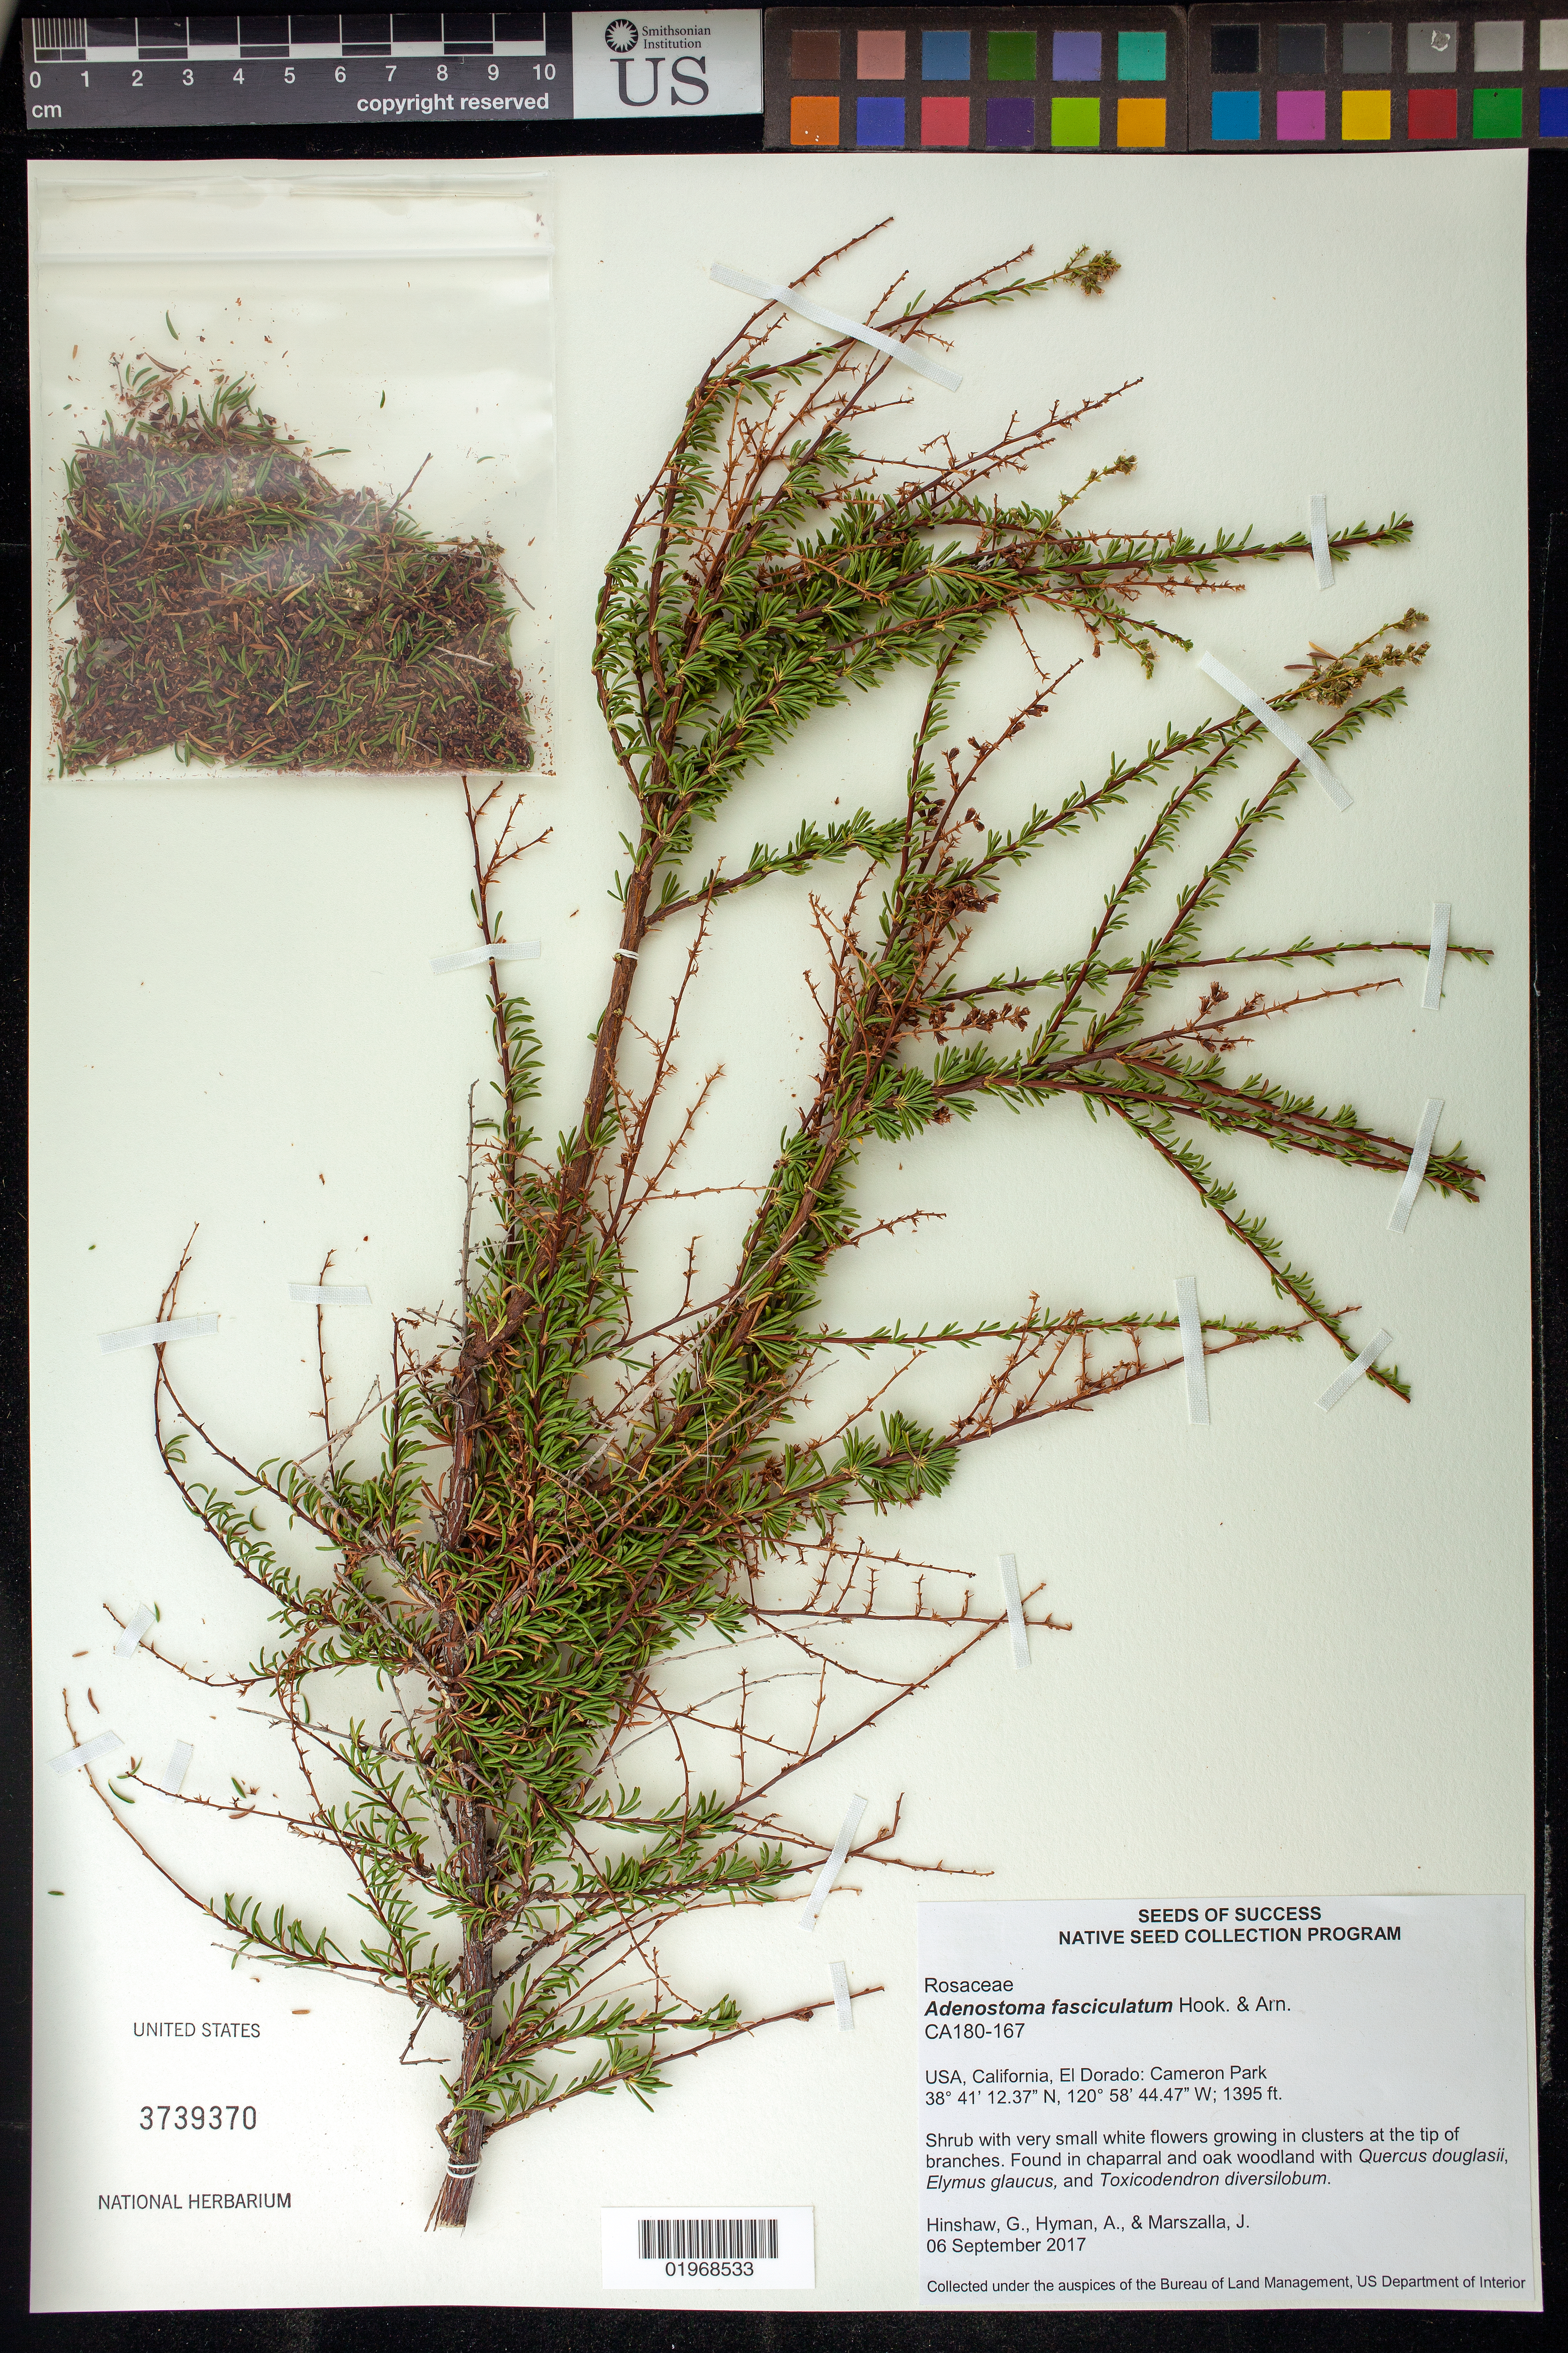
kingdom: Plantae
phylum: Tracheophyta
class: Magnoliopsida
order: Rosales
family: Rosaceae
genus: Adenostoma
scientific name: Adenostoma fasciculatum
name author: Hook. & Arn.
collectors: G. Hinshaw, A. Hyman & J. Marszalla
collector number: CA180-167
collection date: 2017-09-06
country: United States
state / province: California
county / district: El Dorado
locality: Cameron Park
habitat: Chaparral and oak woodland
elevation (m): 425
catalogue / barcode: US 3739370